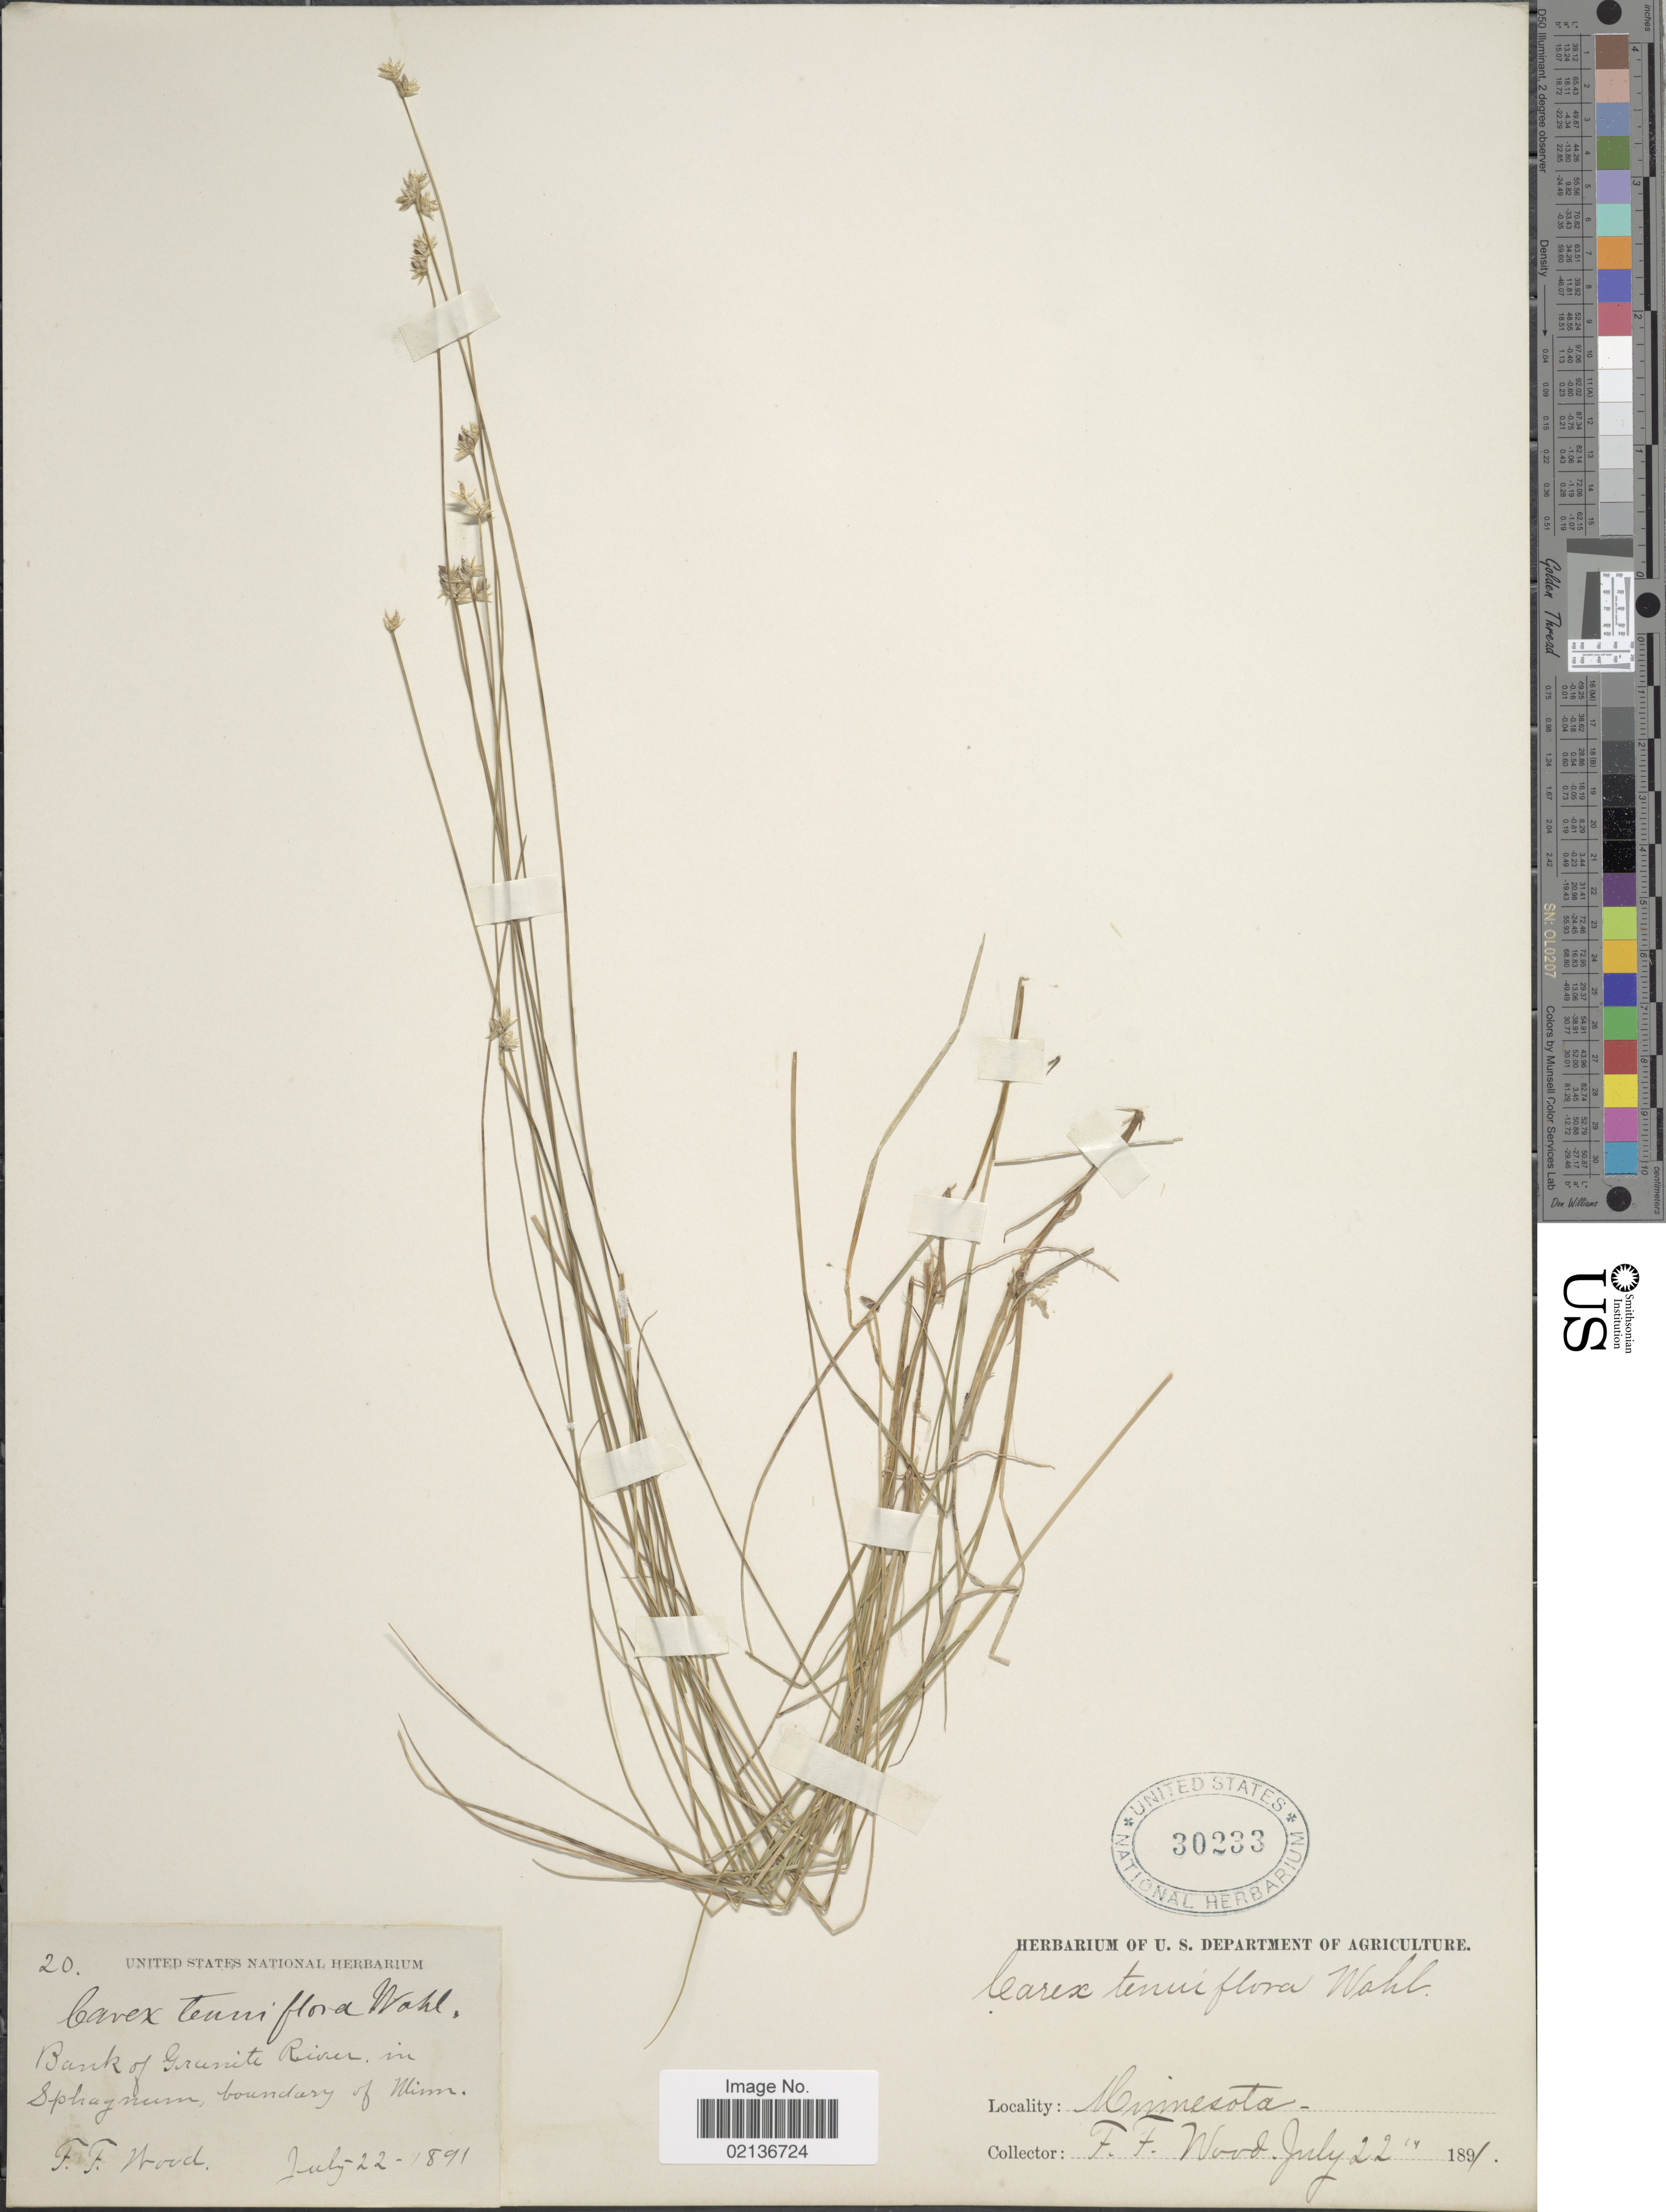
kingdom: Plantae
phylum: Tracheophyta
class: Liliopsida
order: Poales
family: Cyperaceae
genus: Carex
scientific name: Carex tenuiflora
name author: Wahlenb.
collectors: F. Wood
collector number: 20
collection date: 1891-07-22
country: United States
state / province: Minnesota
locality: Bank of Granite River in Sphanum boundary of Minn.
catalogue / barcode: US 30233